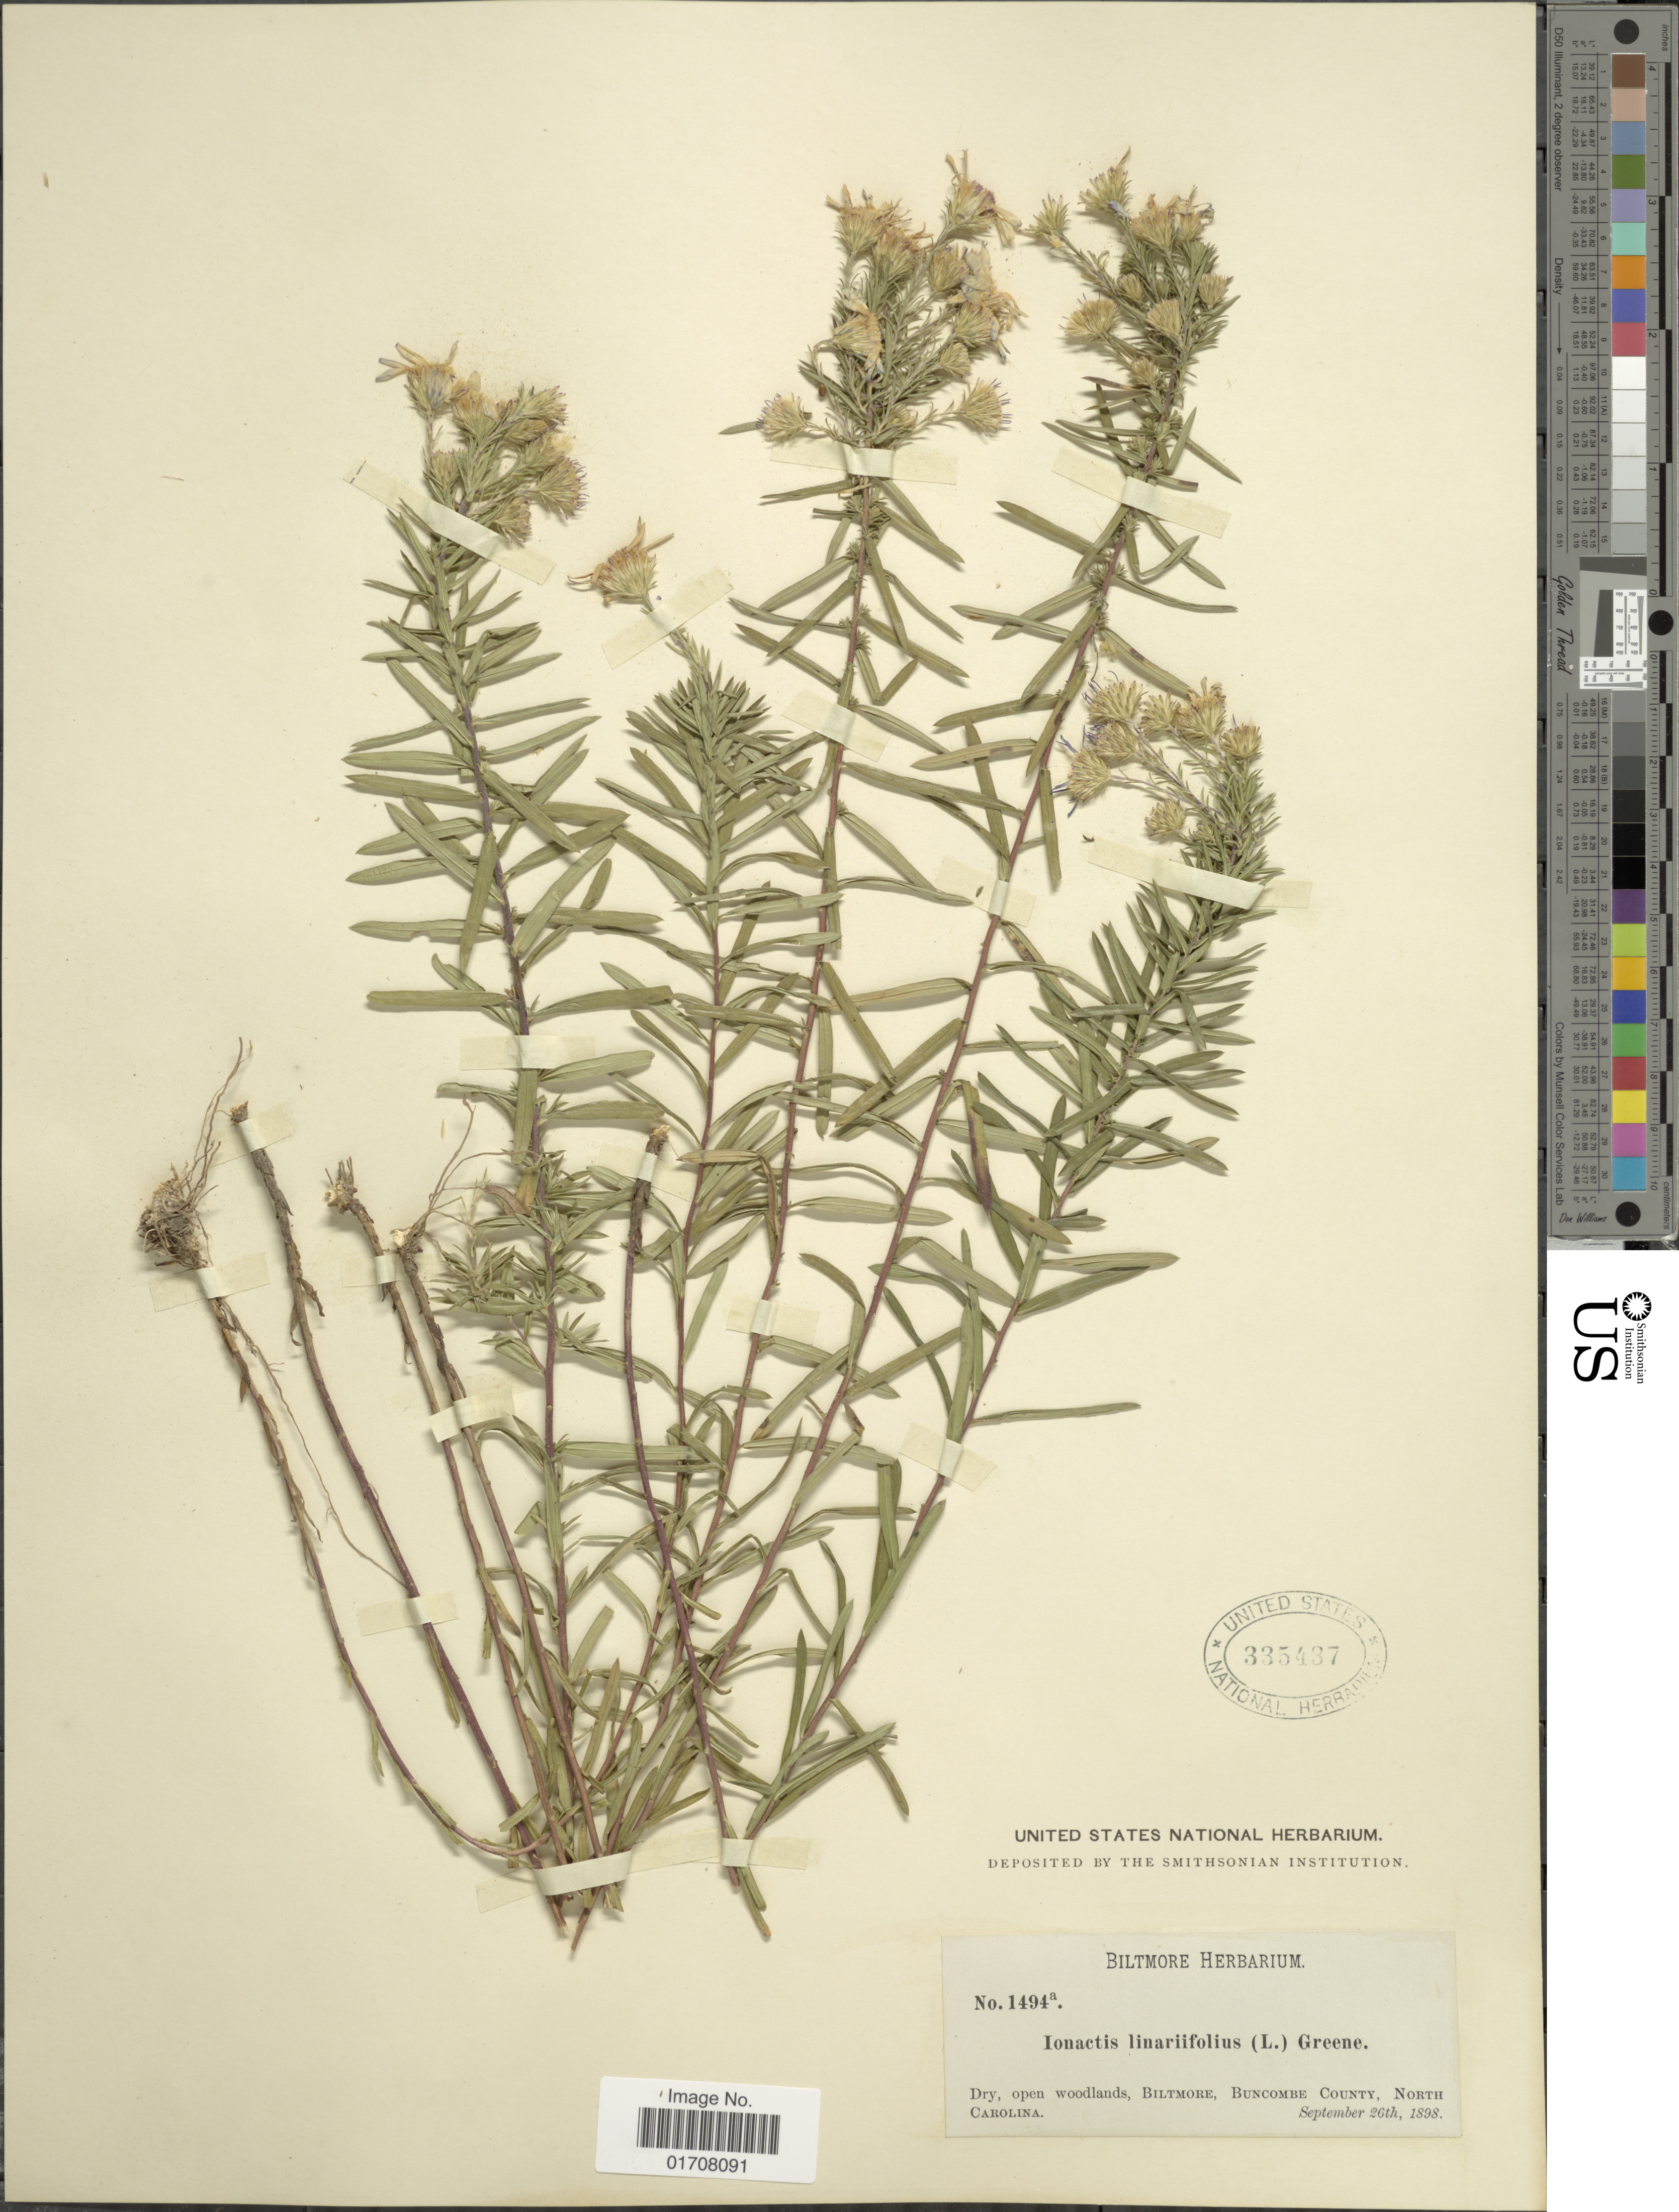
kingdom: Plantae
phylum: Tracheophyta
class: Magnoliopsida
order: Asterales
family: Asteraceae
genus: Ionactis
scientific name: Ionactis linariifolia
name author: (L.) Greene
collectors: ex herb. Biltmore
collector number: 1494a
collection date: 1898-09-26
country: United States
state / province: North Carolina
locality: Biltmore, Buncombe County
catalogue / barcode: US 335437